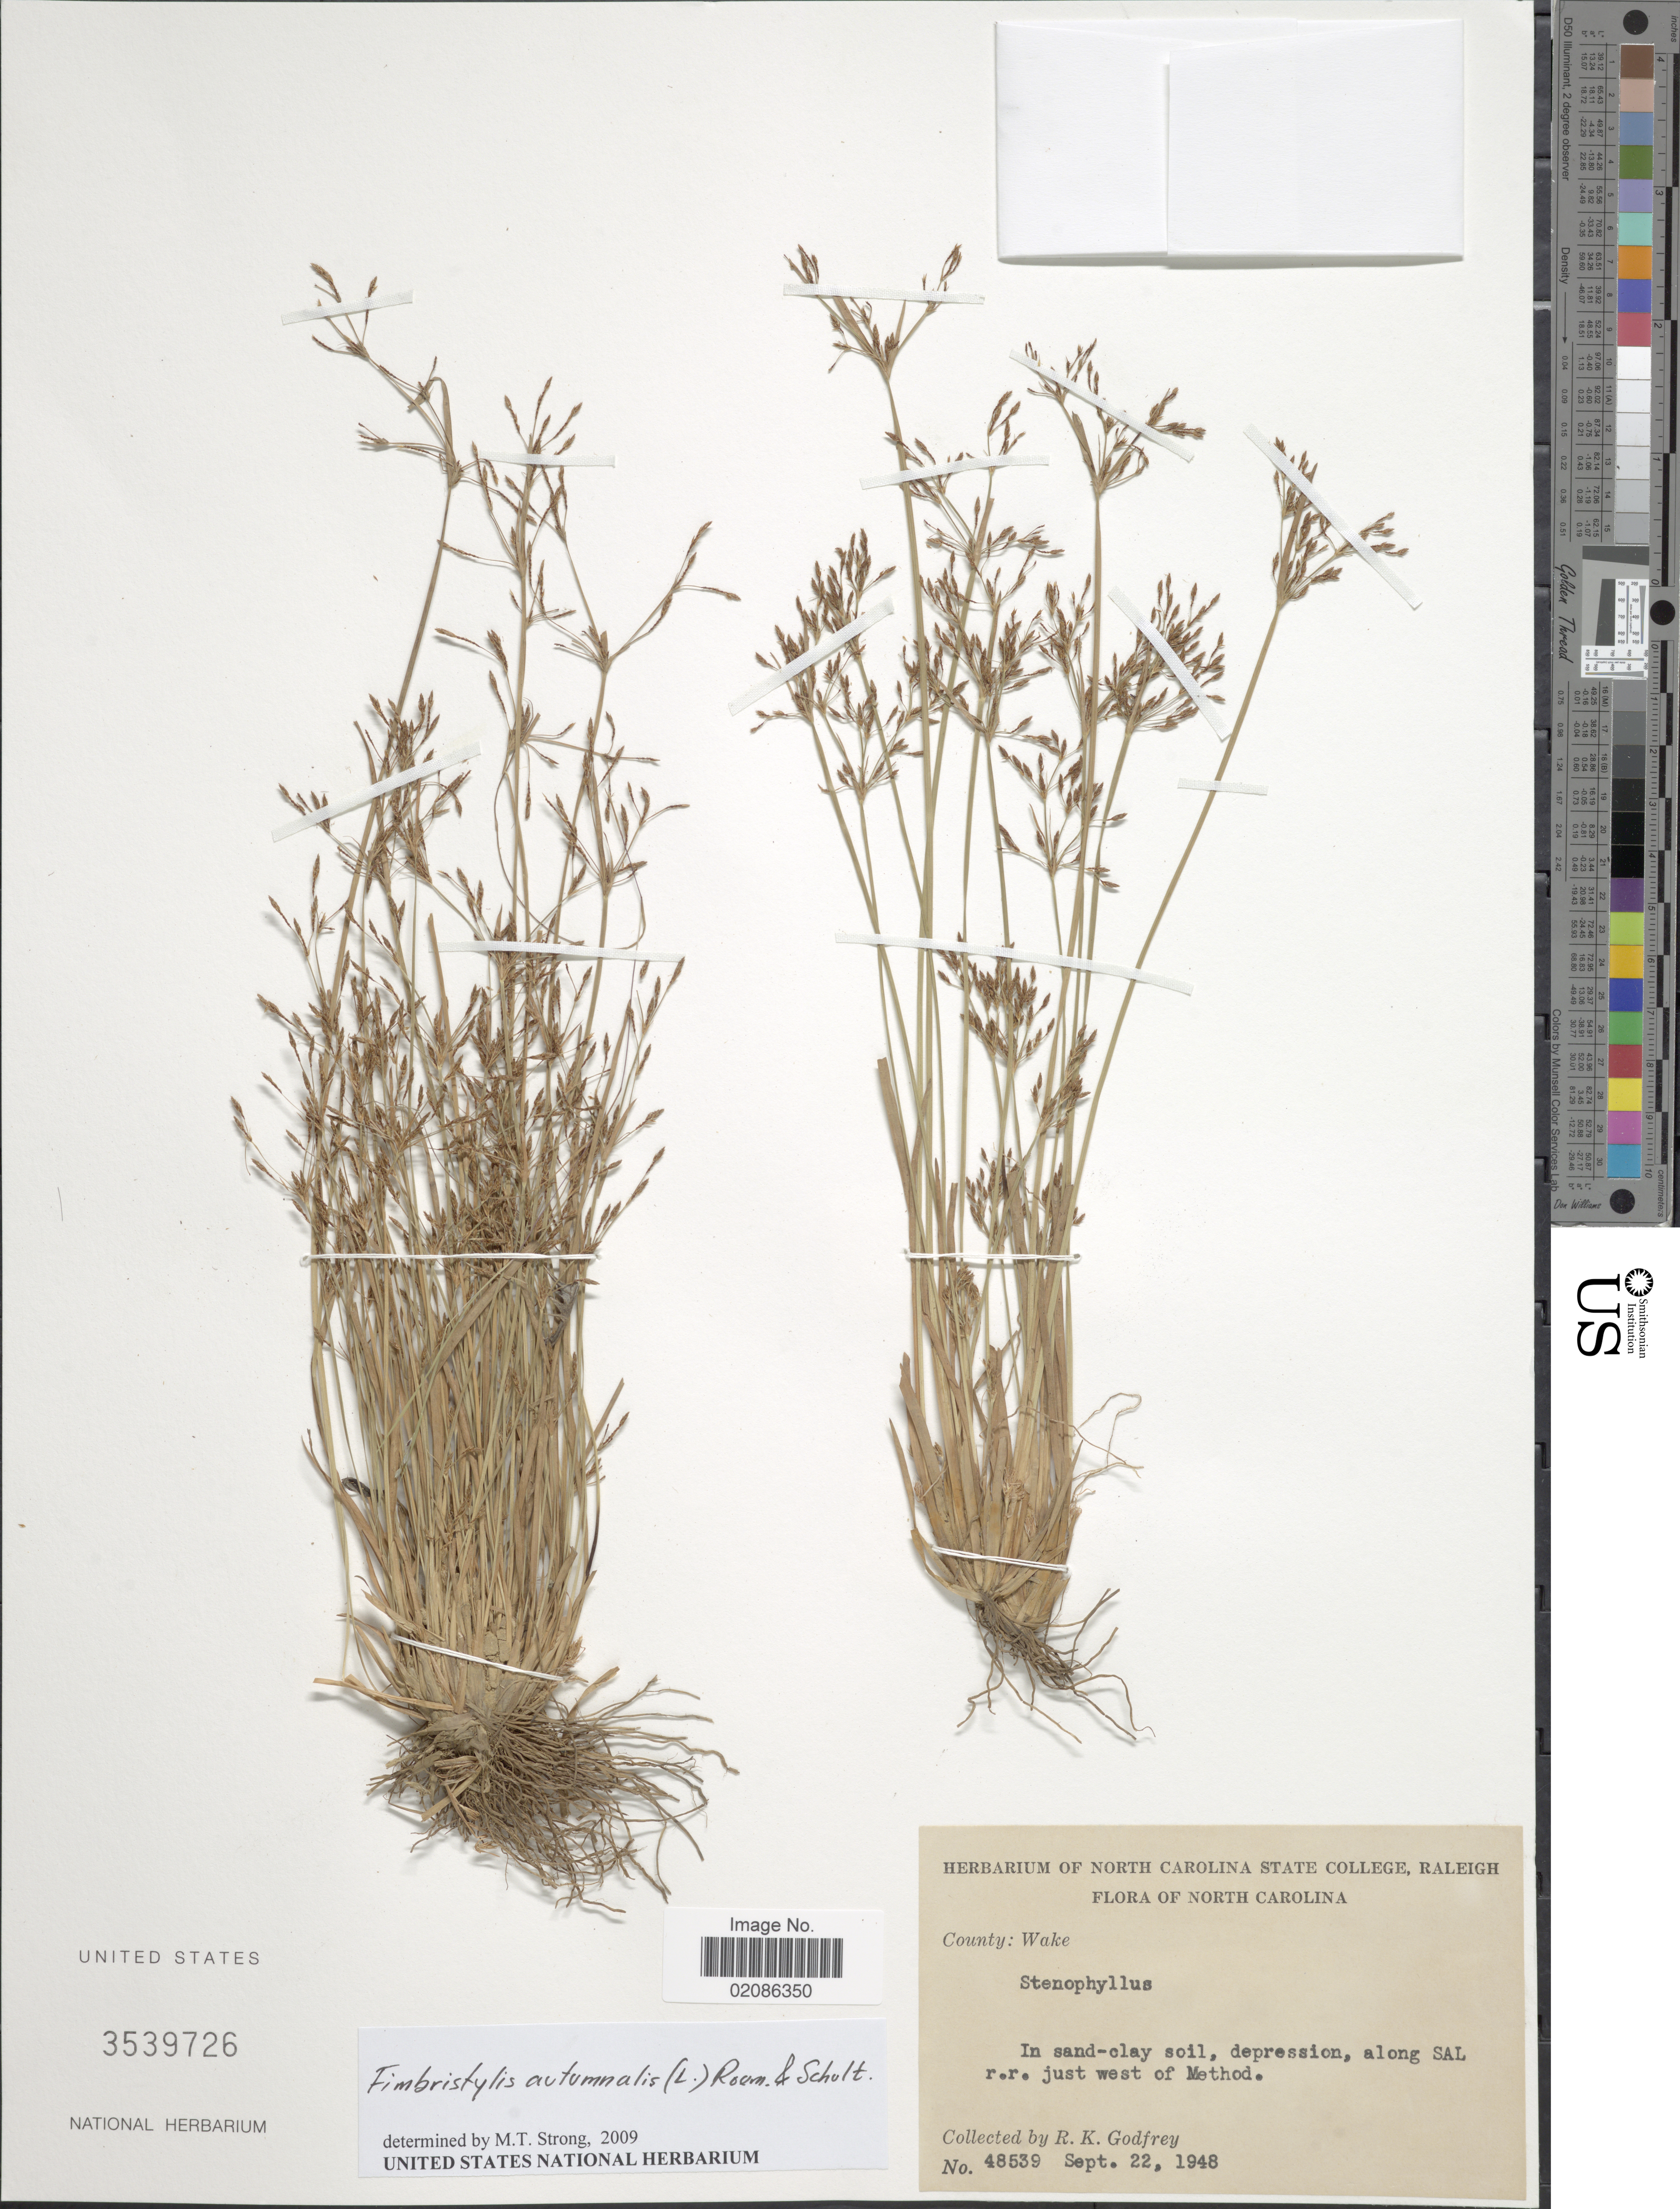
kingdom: Plantae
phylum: Tracheophyta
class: Liliopsida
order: Poales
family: Cyperaceae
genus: Fimbristylis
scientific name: Fimbristylis autumnalis (L.) Roem. & Schult.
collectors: R. K. Godfrey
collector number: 48539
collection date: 1948-09-22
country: United States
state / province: North Carolina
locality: County: Wake, In sand-clay soil, depression, along SAL r.r. just west of Method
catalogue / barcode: US 3539726